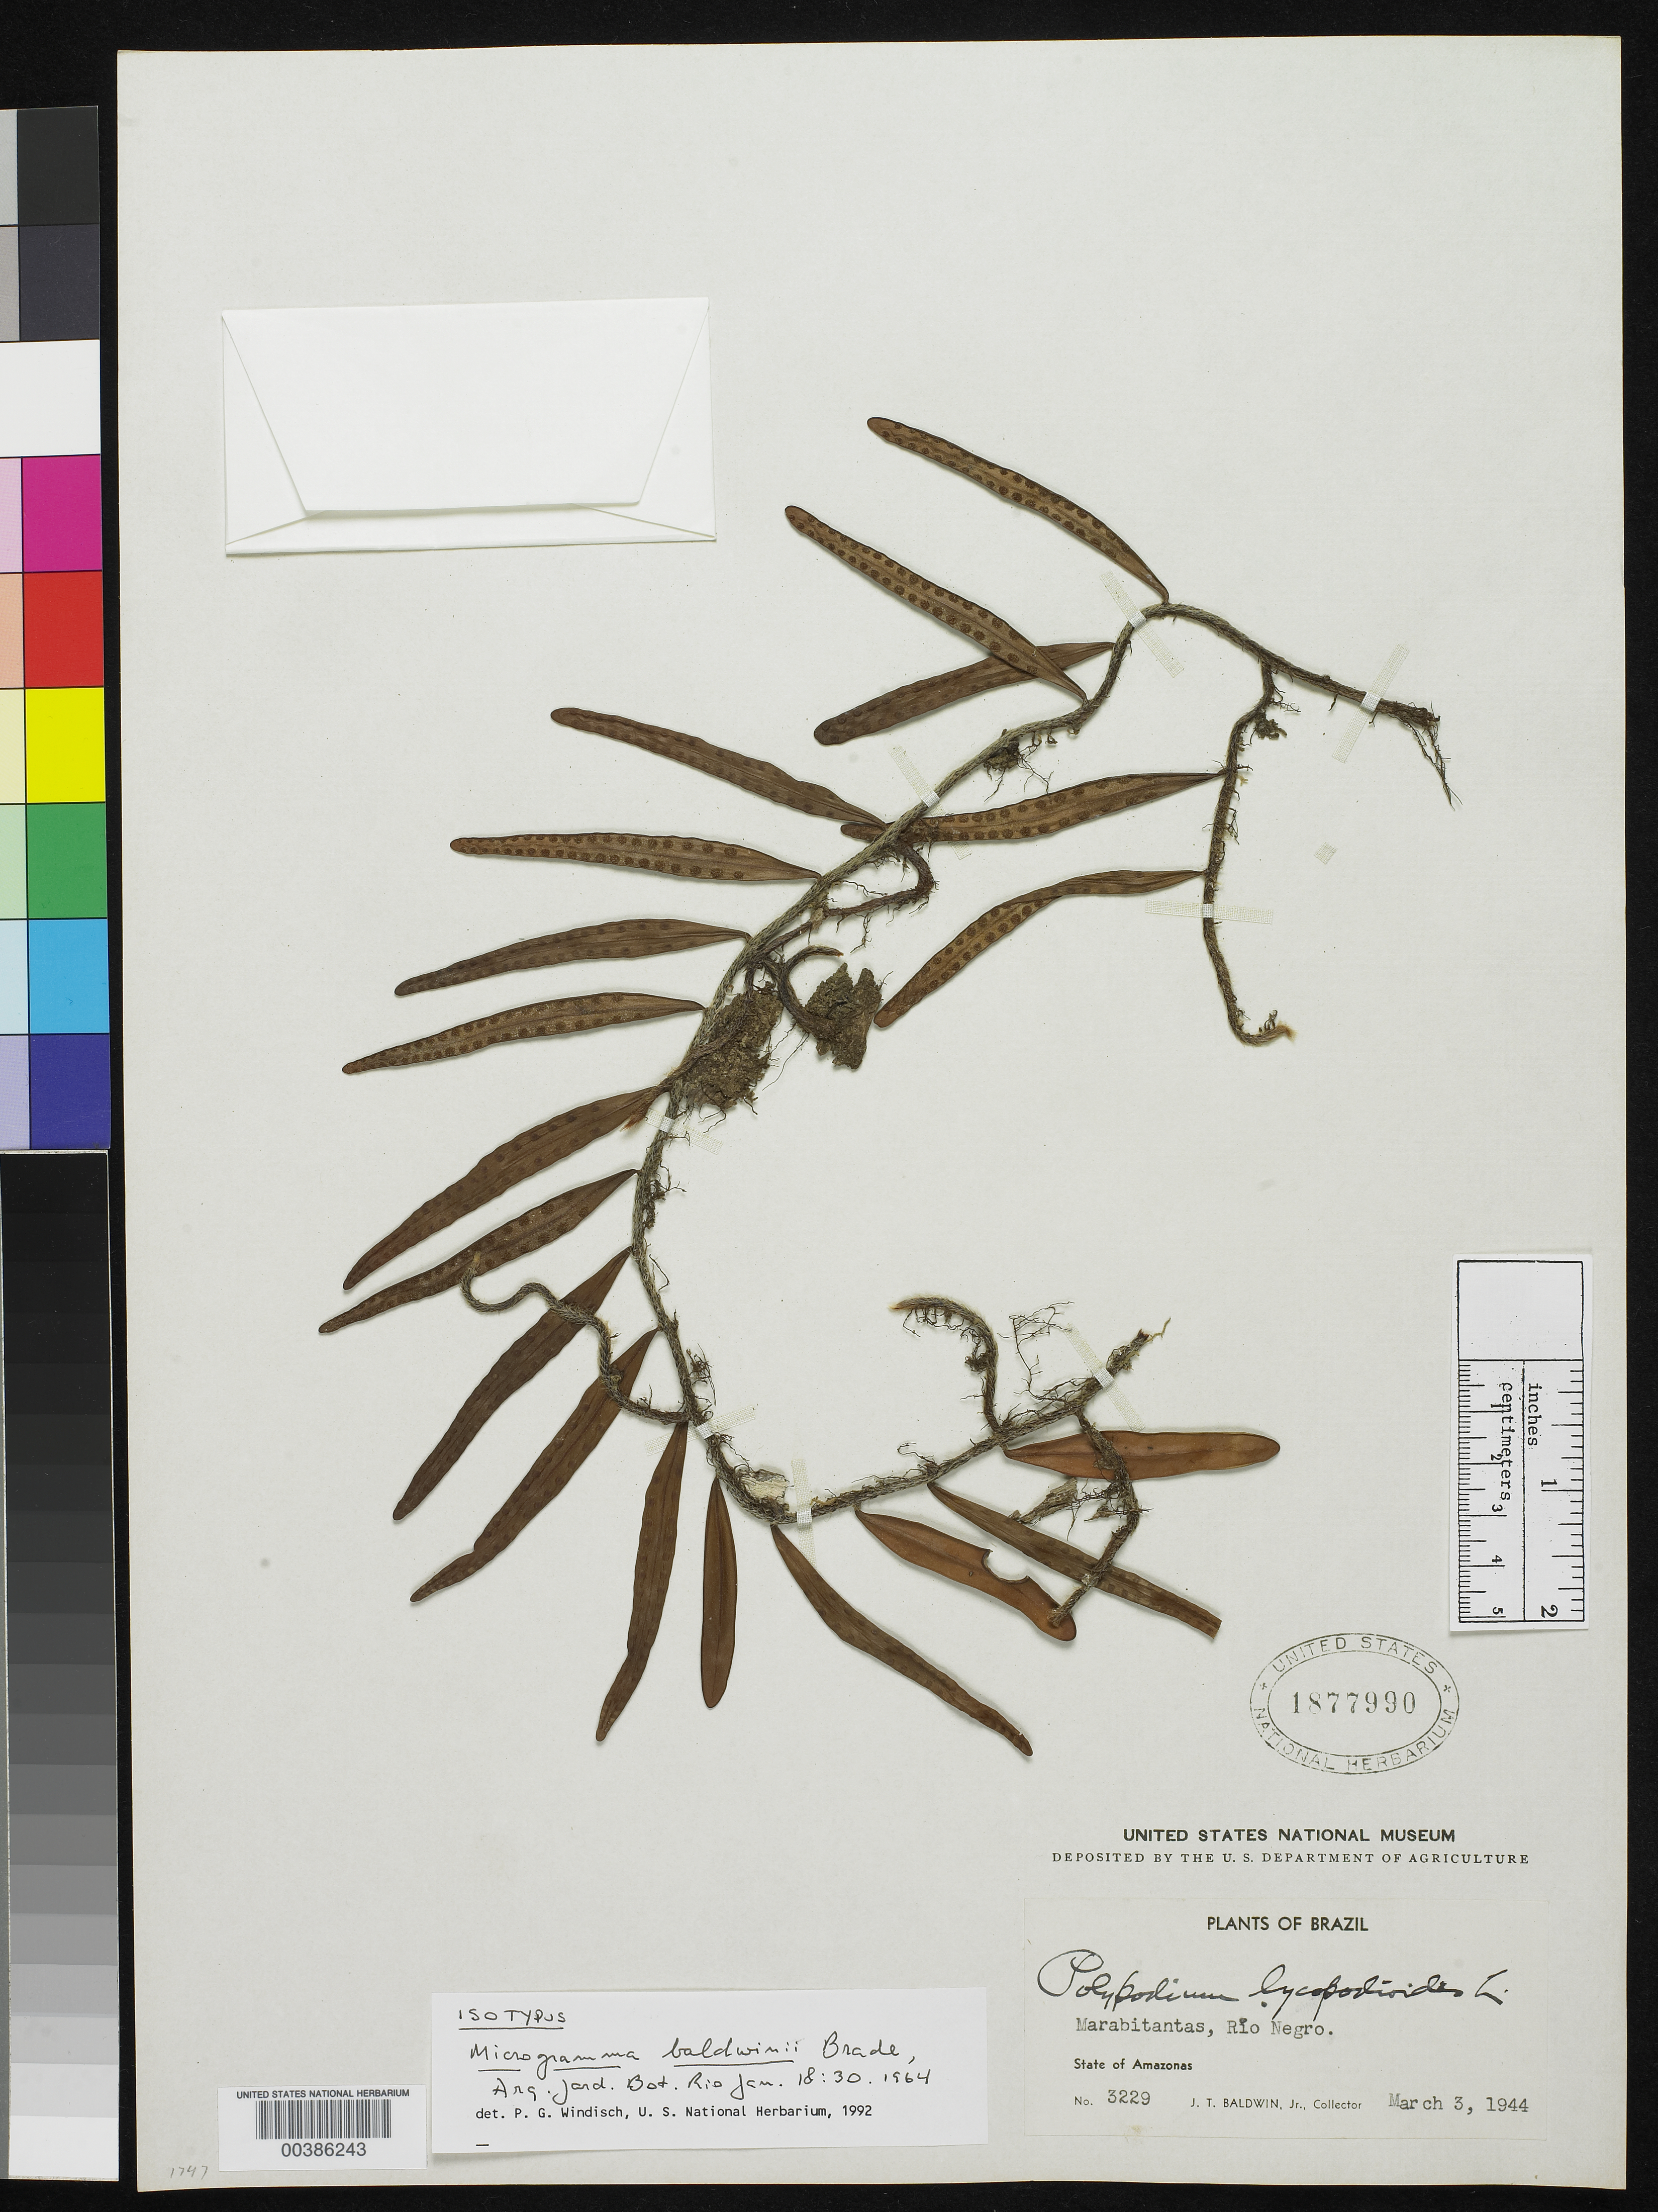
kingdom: Plantae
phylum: Tracheophyta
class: Polypodiopsida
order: Polypodiales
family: Polypodiaceae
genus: Microgramma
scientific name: Microgramma baldwinii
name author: Brade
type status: Isotype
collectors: J. T. Baldwin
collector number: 3229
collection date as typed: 03 Mar 1944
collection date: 1944-03-03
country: Brazil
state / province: Amazonas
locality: Rio Negro, Marbitantas.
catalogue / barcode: US 1877990